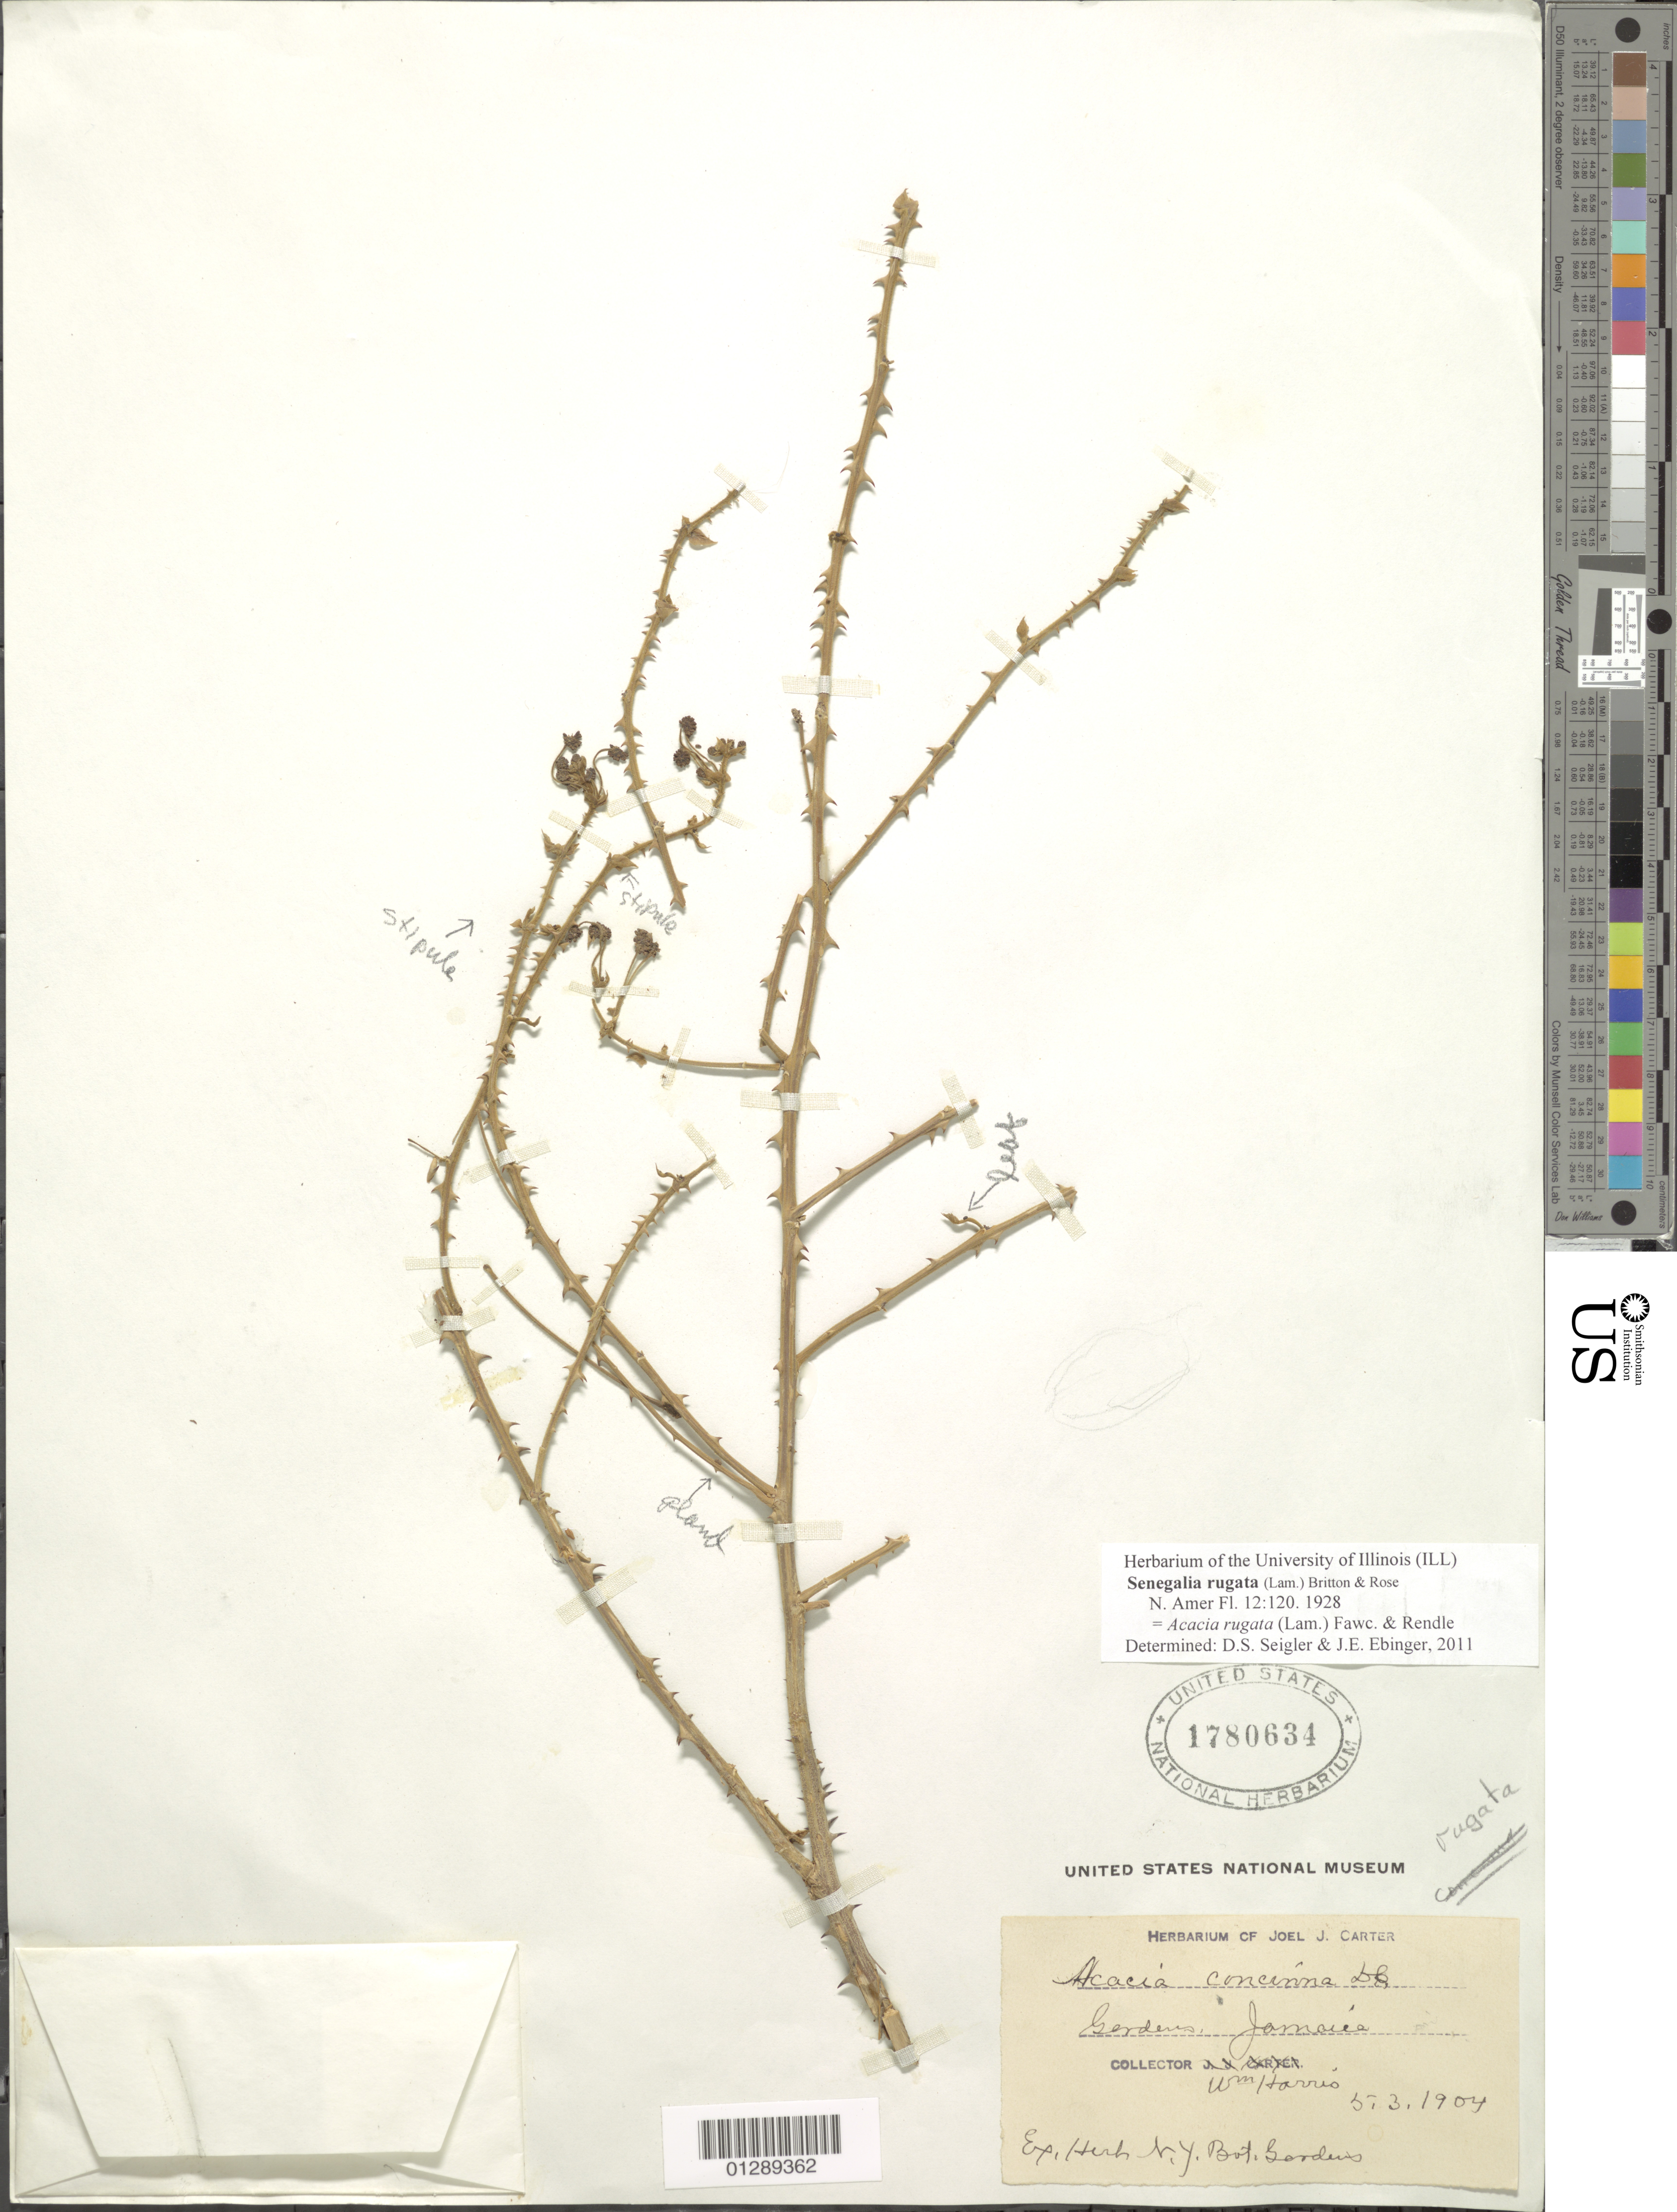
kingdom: Plantae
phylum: Tracheophyta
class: Magnoliopsida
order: Fabales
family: Fabaceae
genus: Senegalia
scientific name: Senegalia rugata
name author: (Lam.) Britton & Rose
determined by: Seigler, David S.; Ebinger, J. E.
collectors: W. H. Harris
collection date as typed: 5.3.1904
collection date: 1904-03-05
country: Jamaica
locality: Gardens.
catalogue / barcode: US 1780634